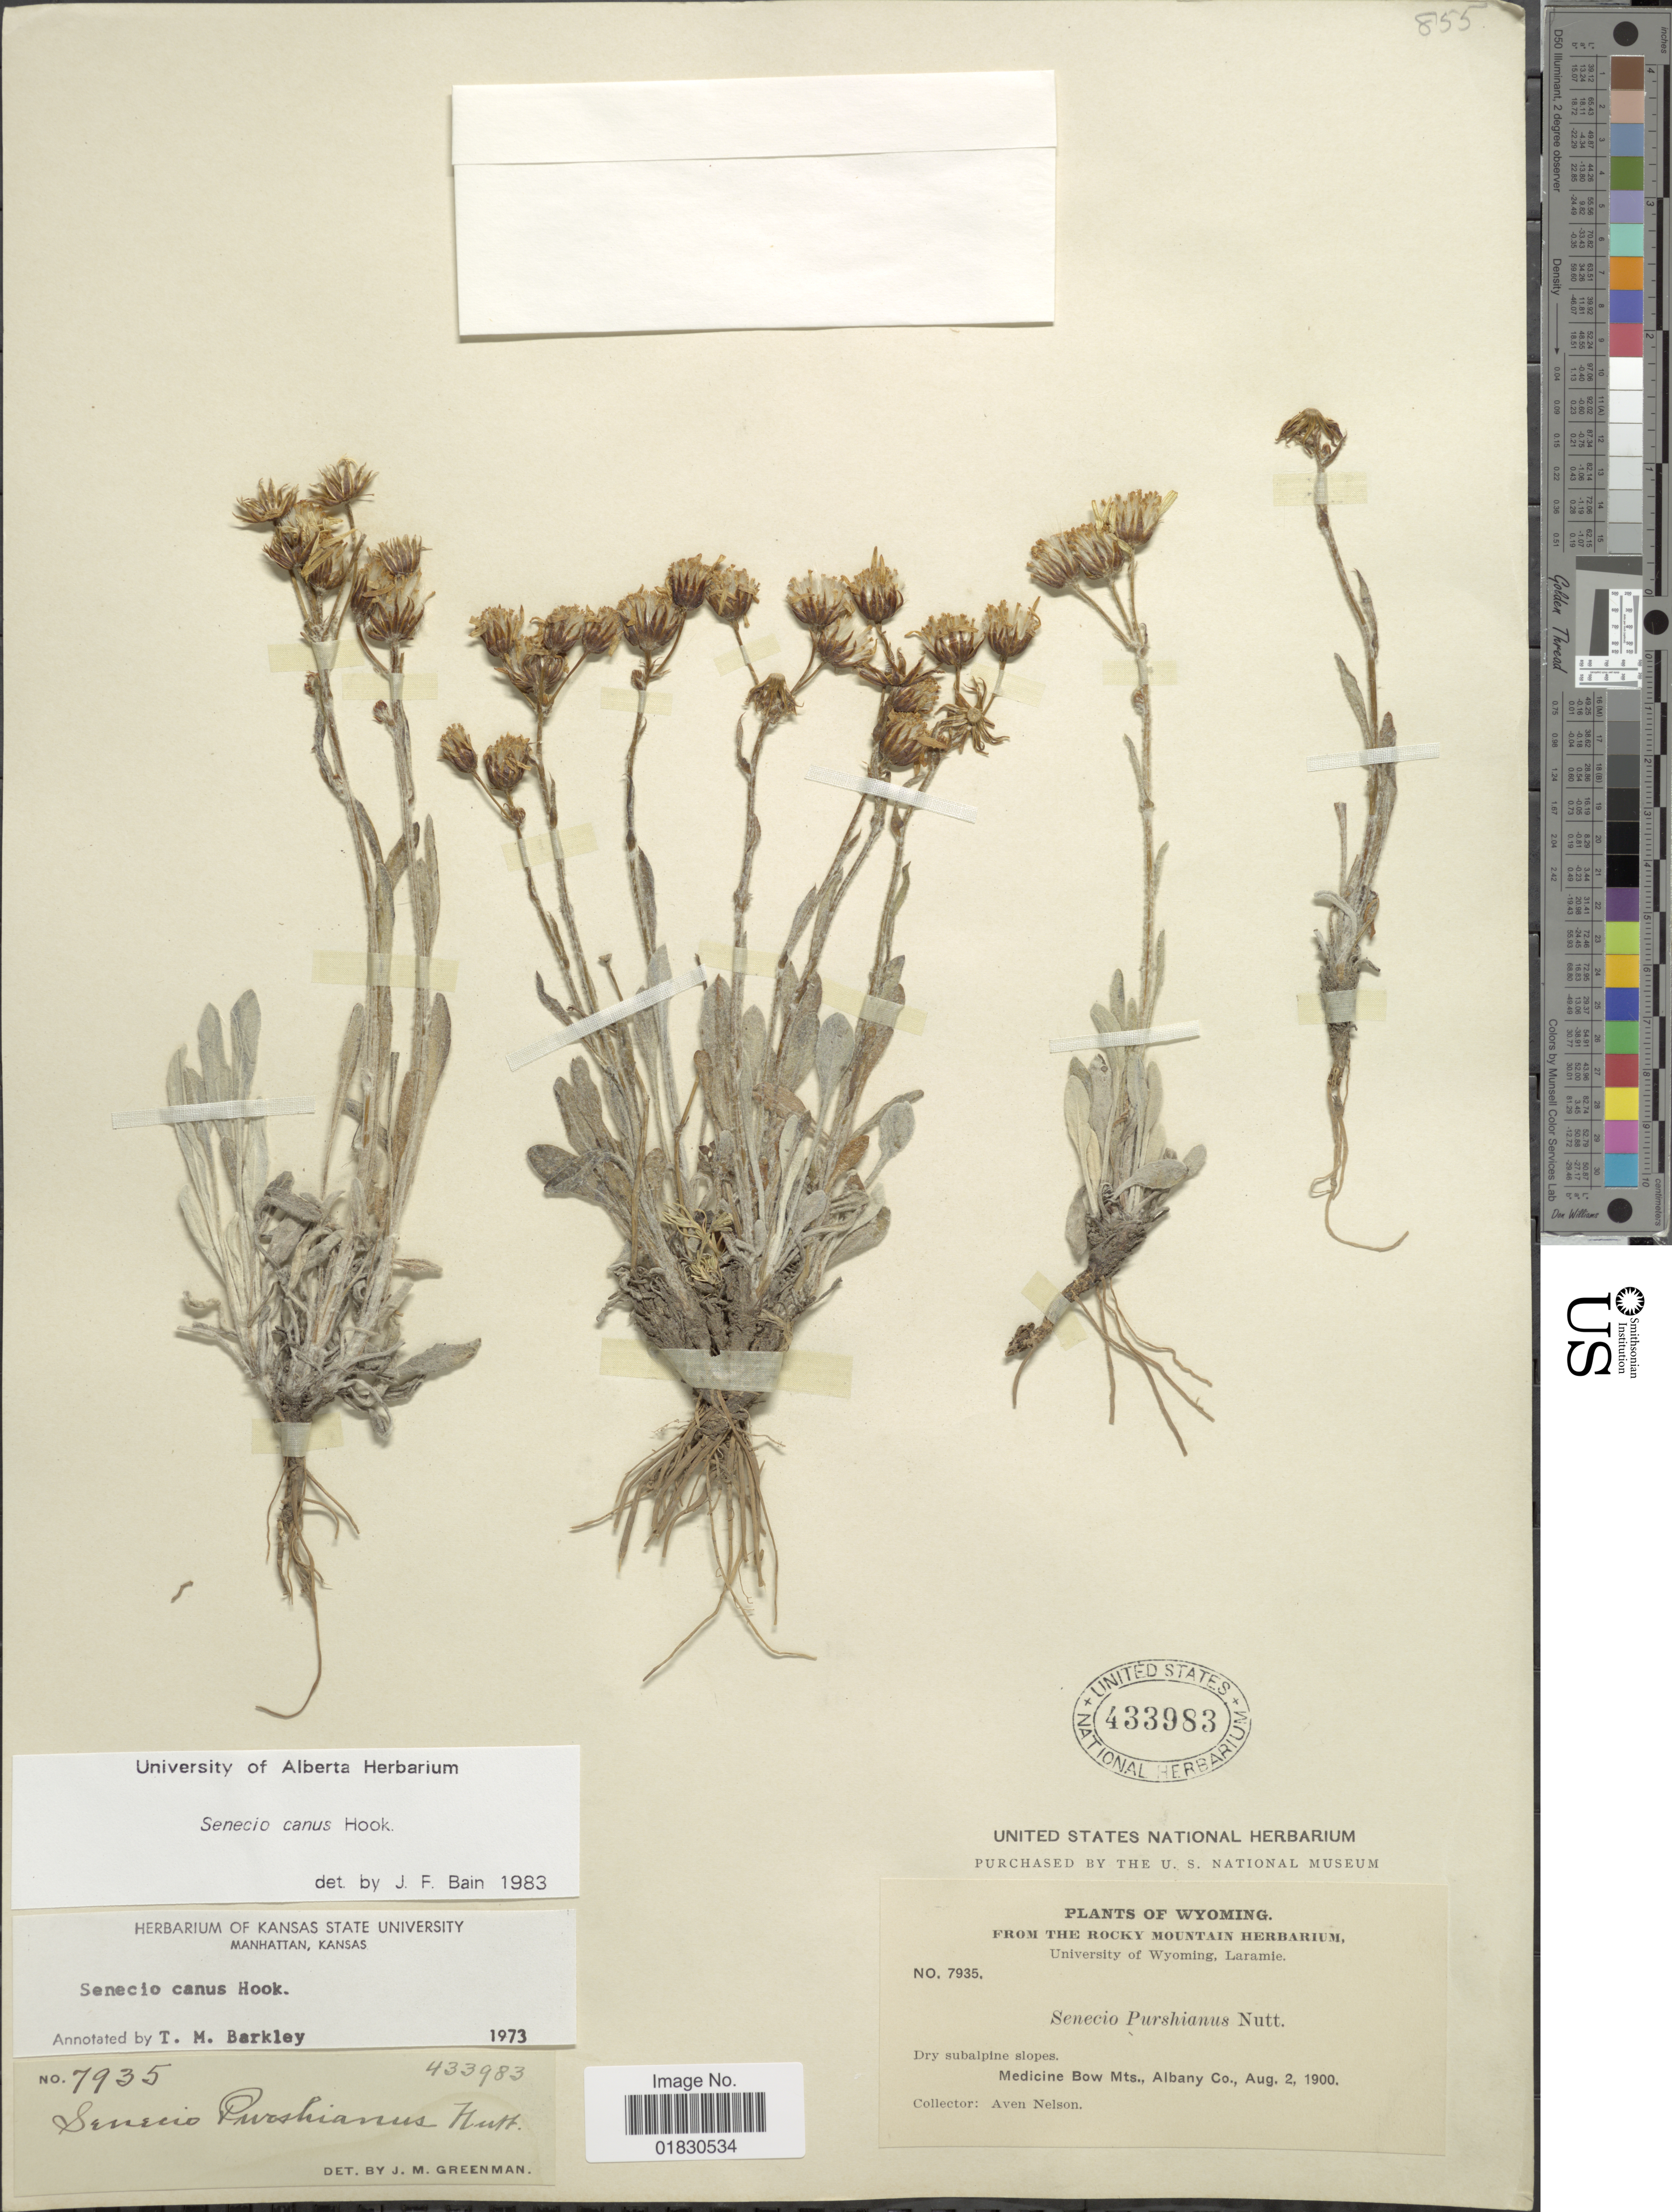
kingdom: Plantae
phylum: Tracheophyta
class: Magnoliopsida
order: Asterales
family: Asteraceae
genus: Packera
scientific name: Packera cana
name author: (Hook.) W.A. Weber & Á. Löve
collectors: A. Nelson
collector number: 7935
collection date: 1900-08-02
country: United States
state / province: Wyoming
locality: Medicine Bow Mts., Albany Co.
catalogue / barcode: US 433983